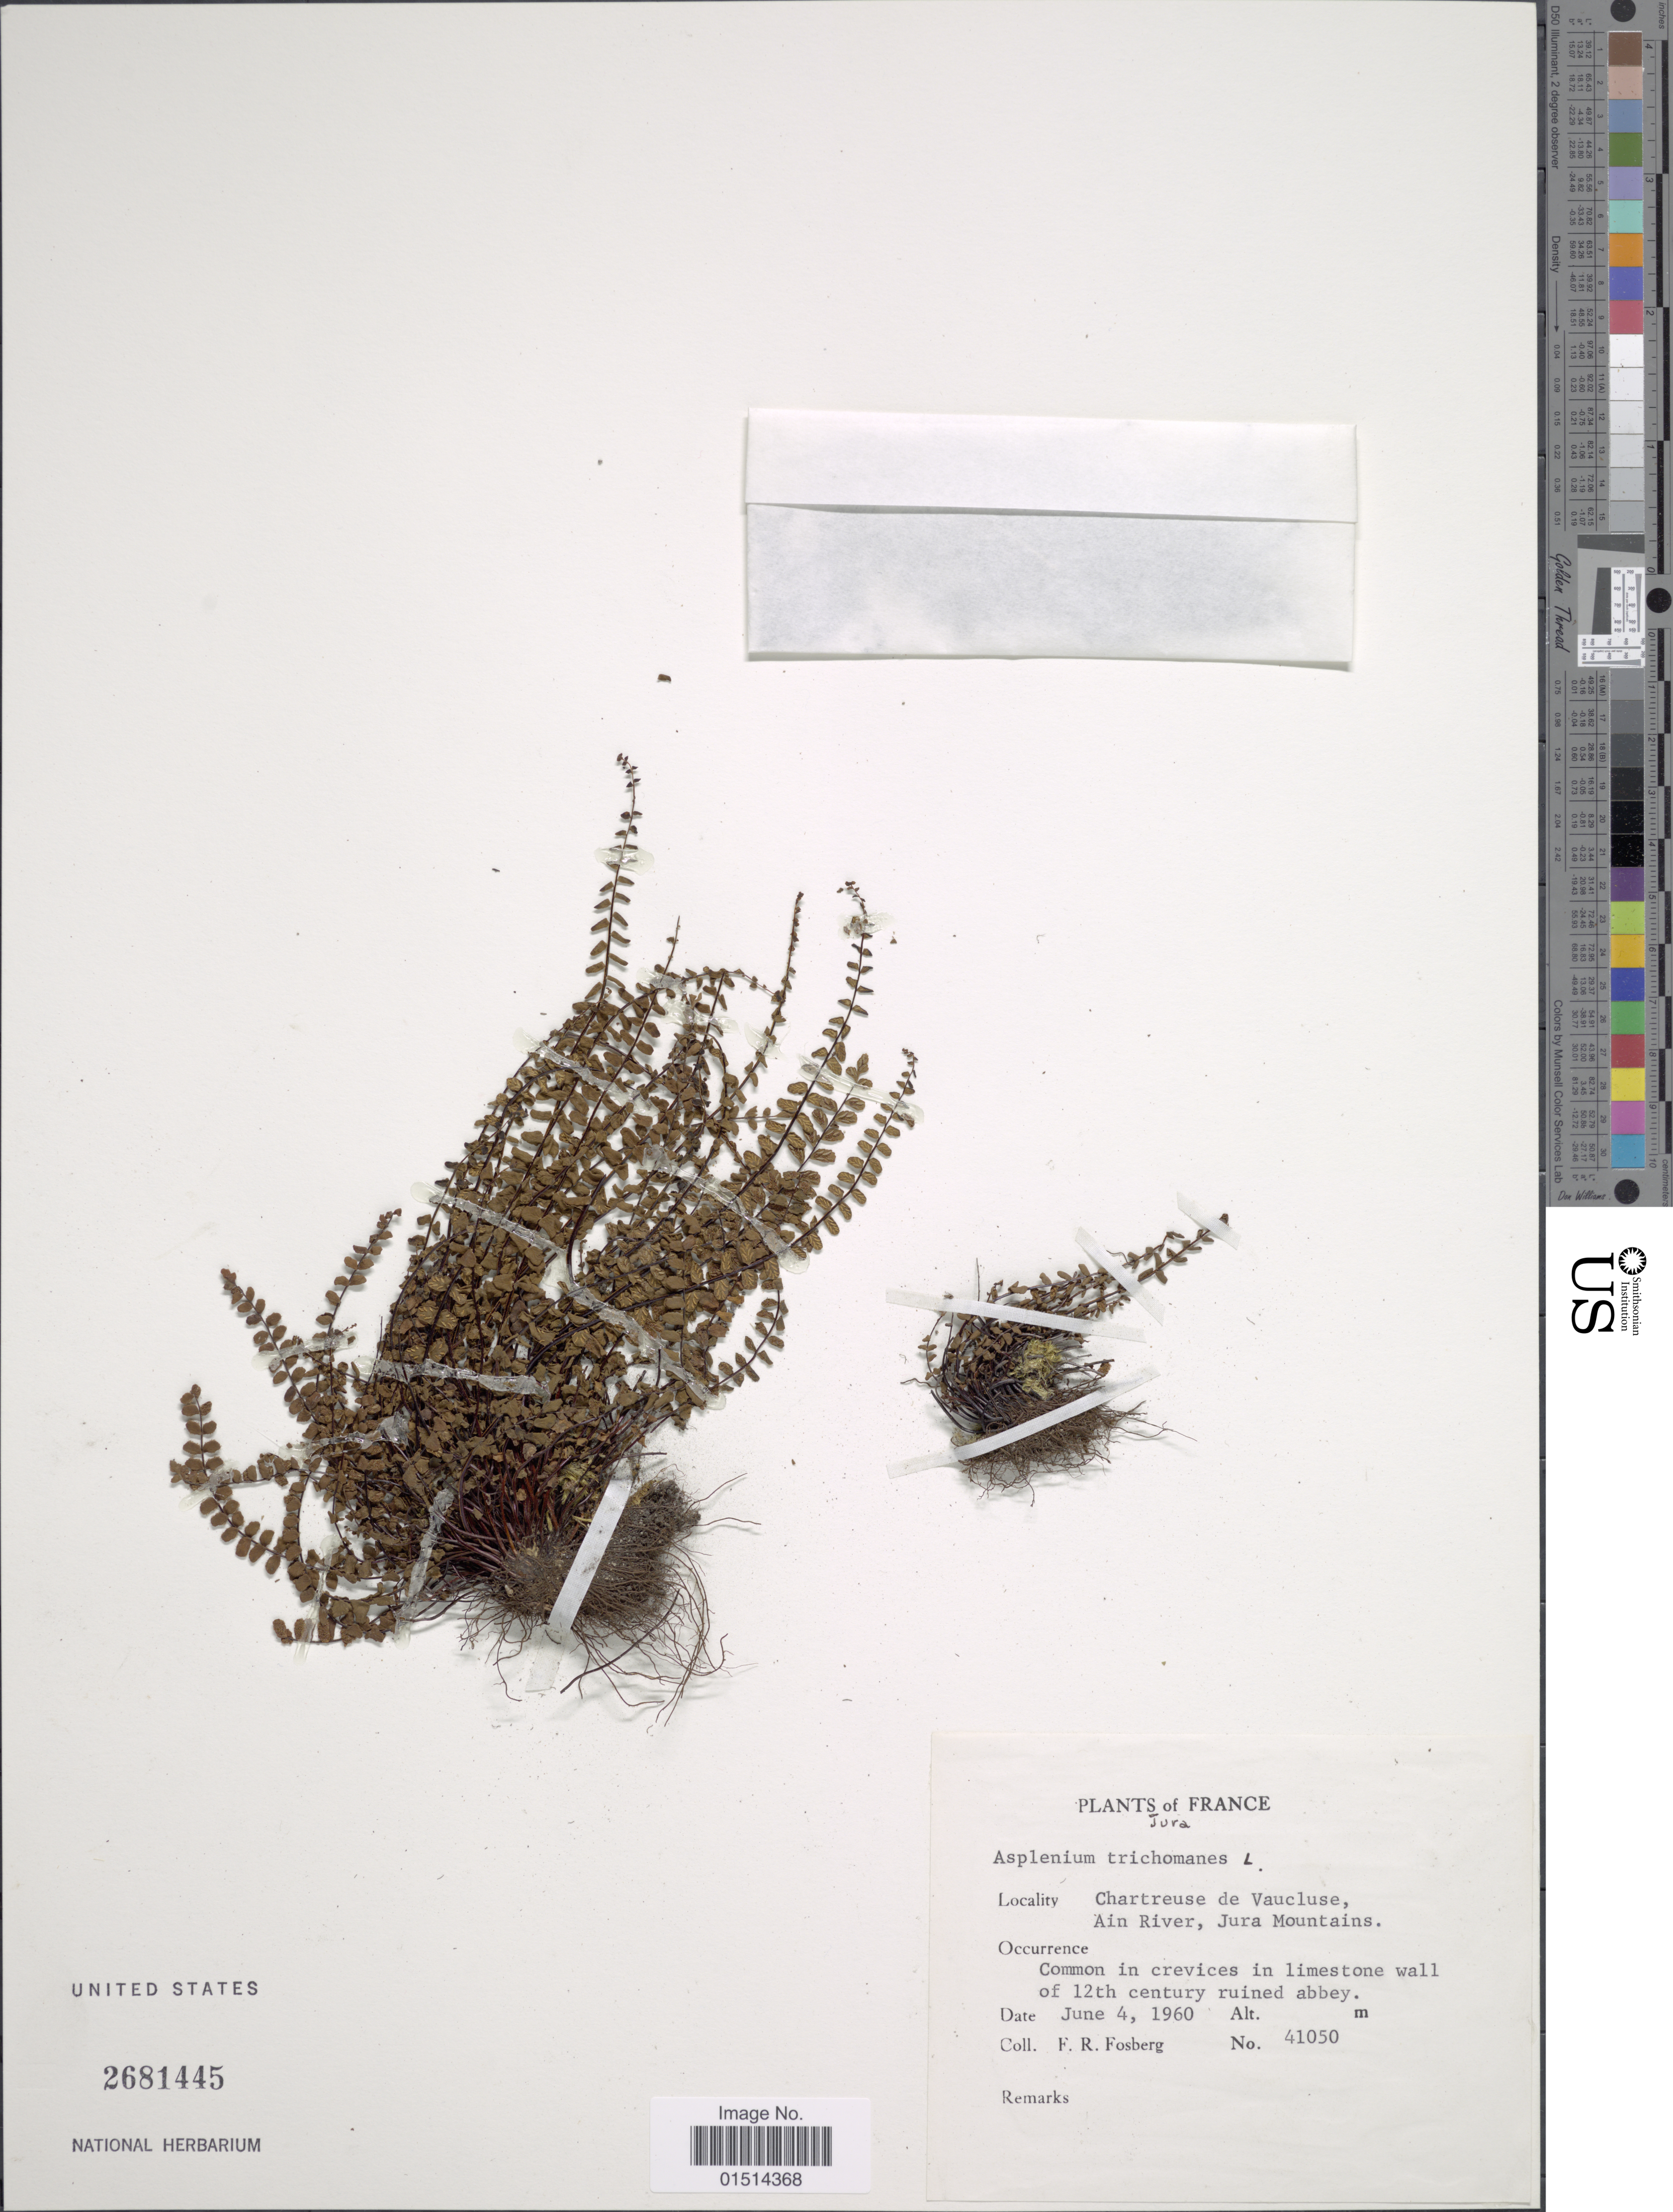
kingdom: Plantae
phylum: Tracheophyta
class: Polypodiopsida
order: Polypodiales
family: Aspleniaceae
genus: Asplenium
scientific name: Asplenium trichomanes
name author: L.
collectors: F. R. Fosberg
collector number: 41050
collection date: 1960-06-04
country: France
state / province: Provence-Alpes-Côte d'Azur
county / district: Vaucluse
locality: France, Jura, Chartreuse de Vaucluse, Ain River, Jura Mountains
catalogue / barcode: US 2681445